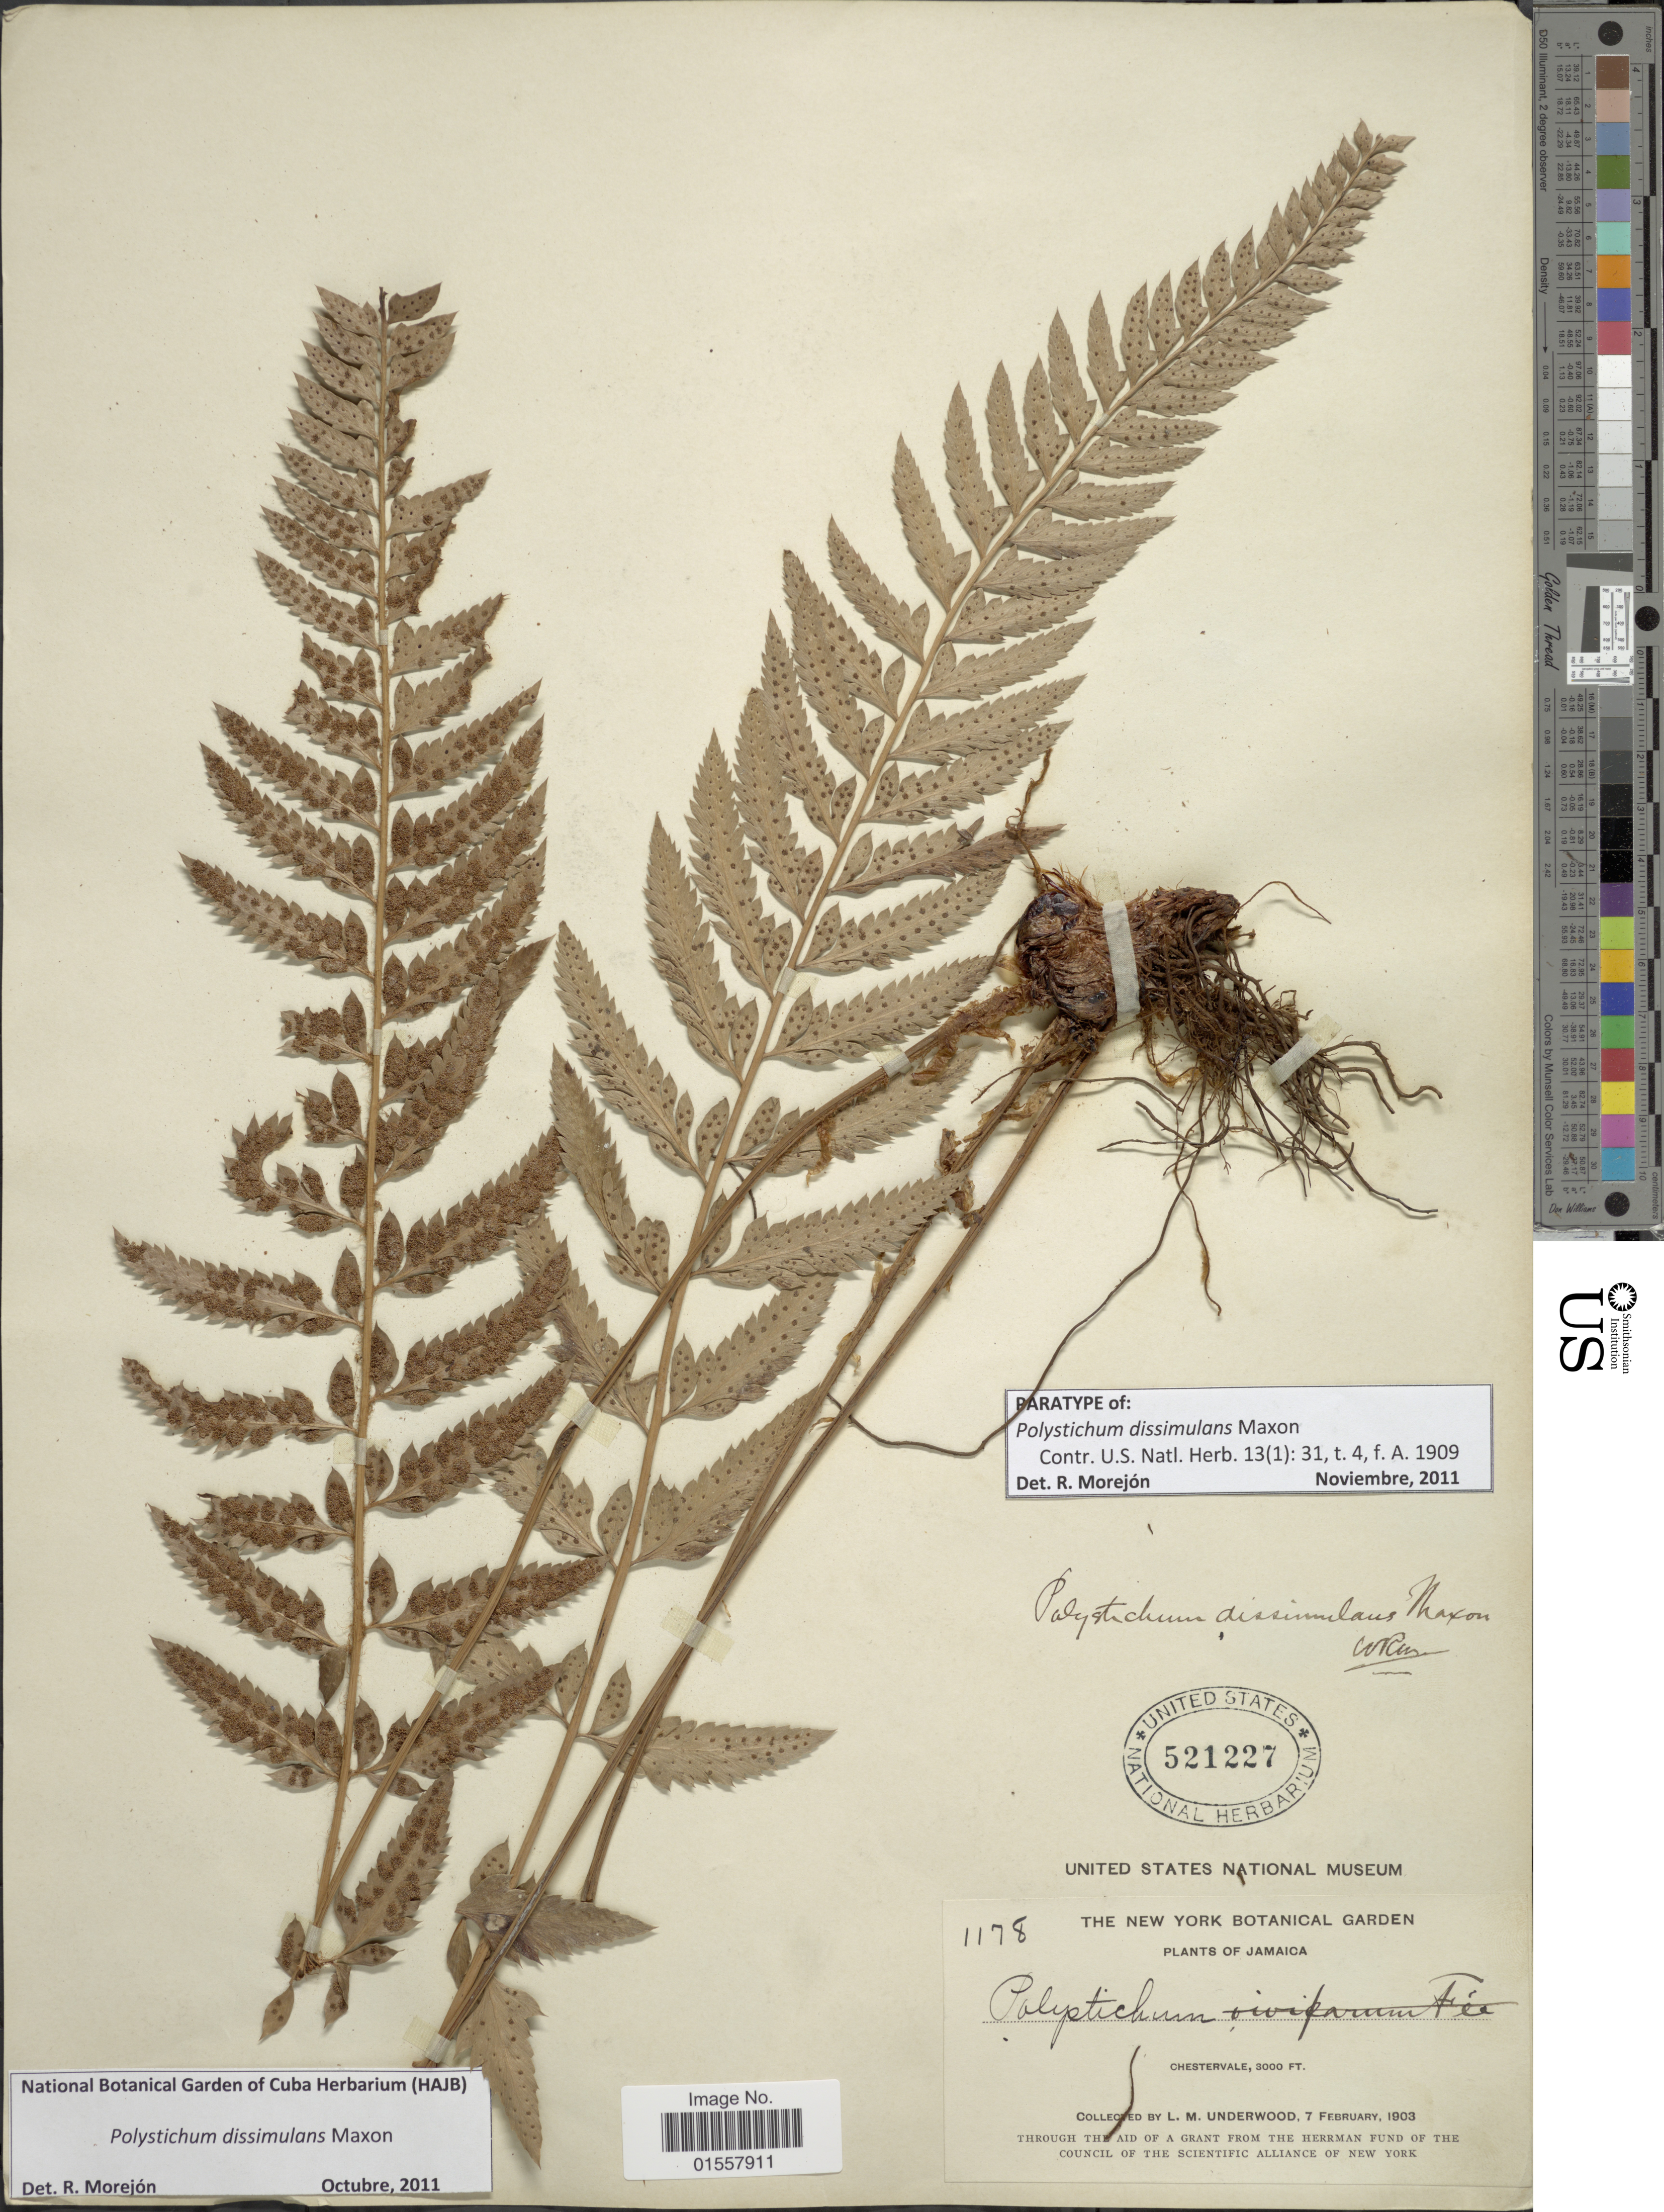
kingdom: Plantae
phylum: Tracheophyta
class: Polypodiopsida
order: Polypodiales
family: Dryopteridaceae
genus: Polystichum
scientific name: Polystichum dissimulans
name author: Maxon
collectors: L. M. Underwood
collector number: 1178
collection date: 1903-02-07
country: Jamaica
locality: Chestervale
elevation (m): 914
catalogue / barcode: US 521227